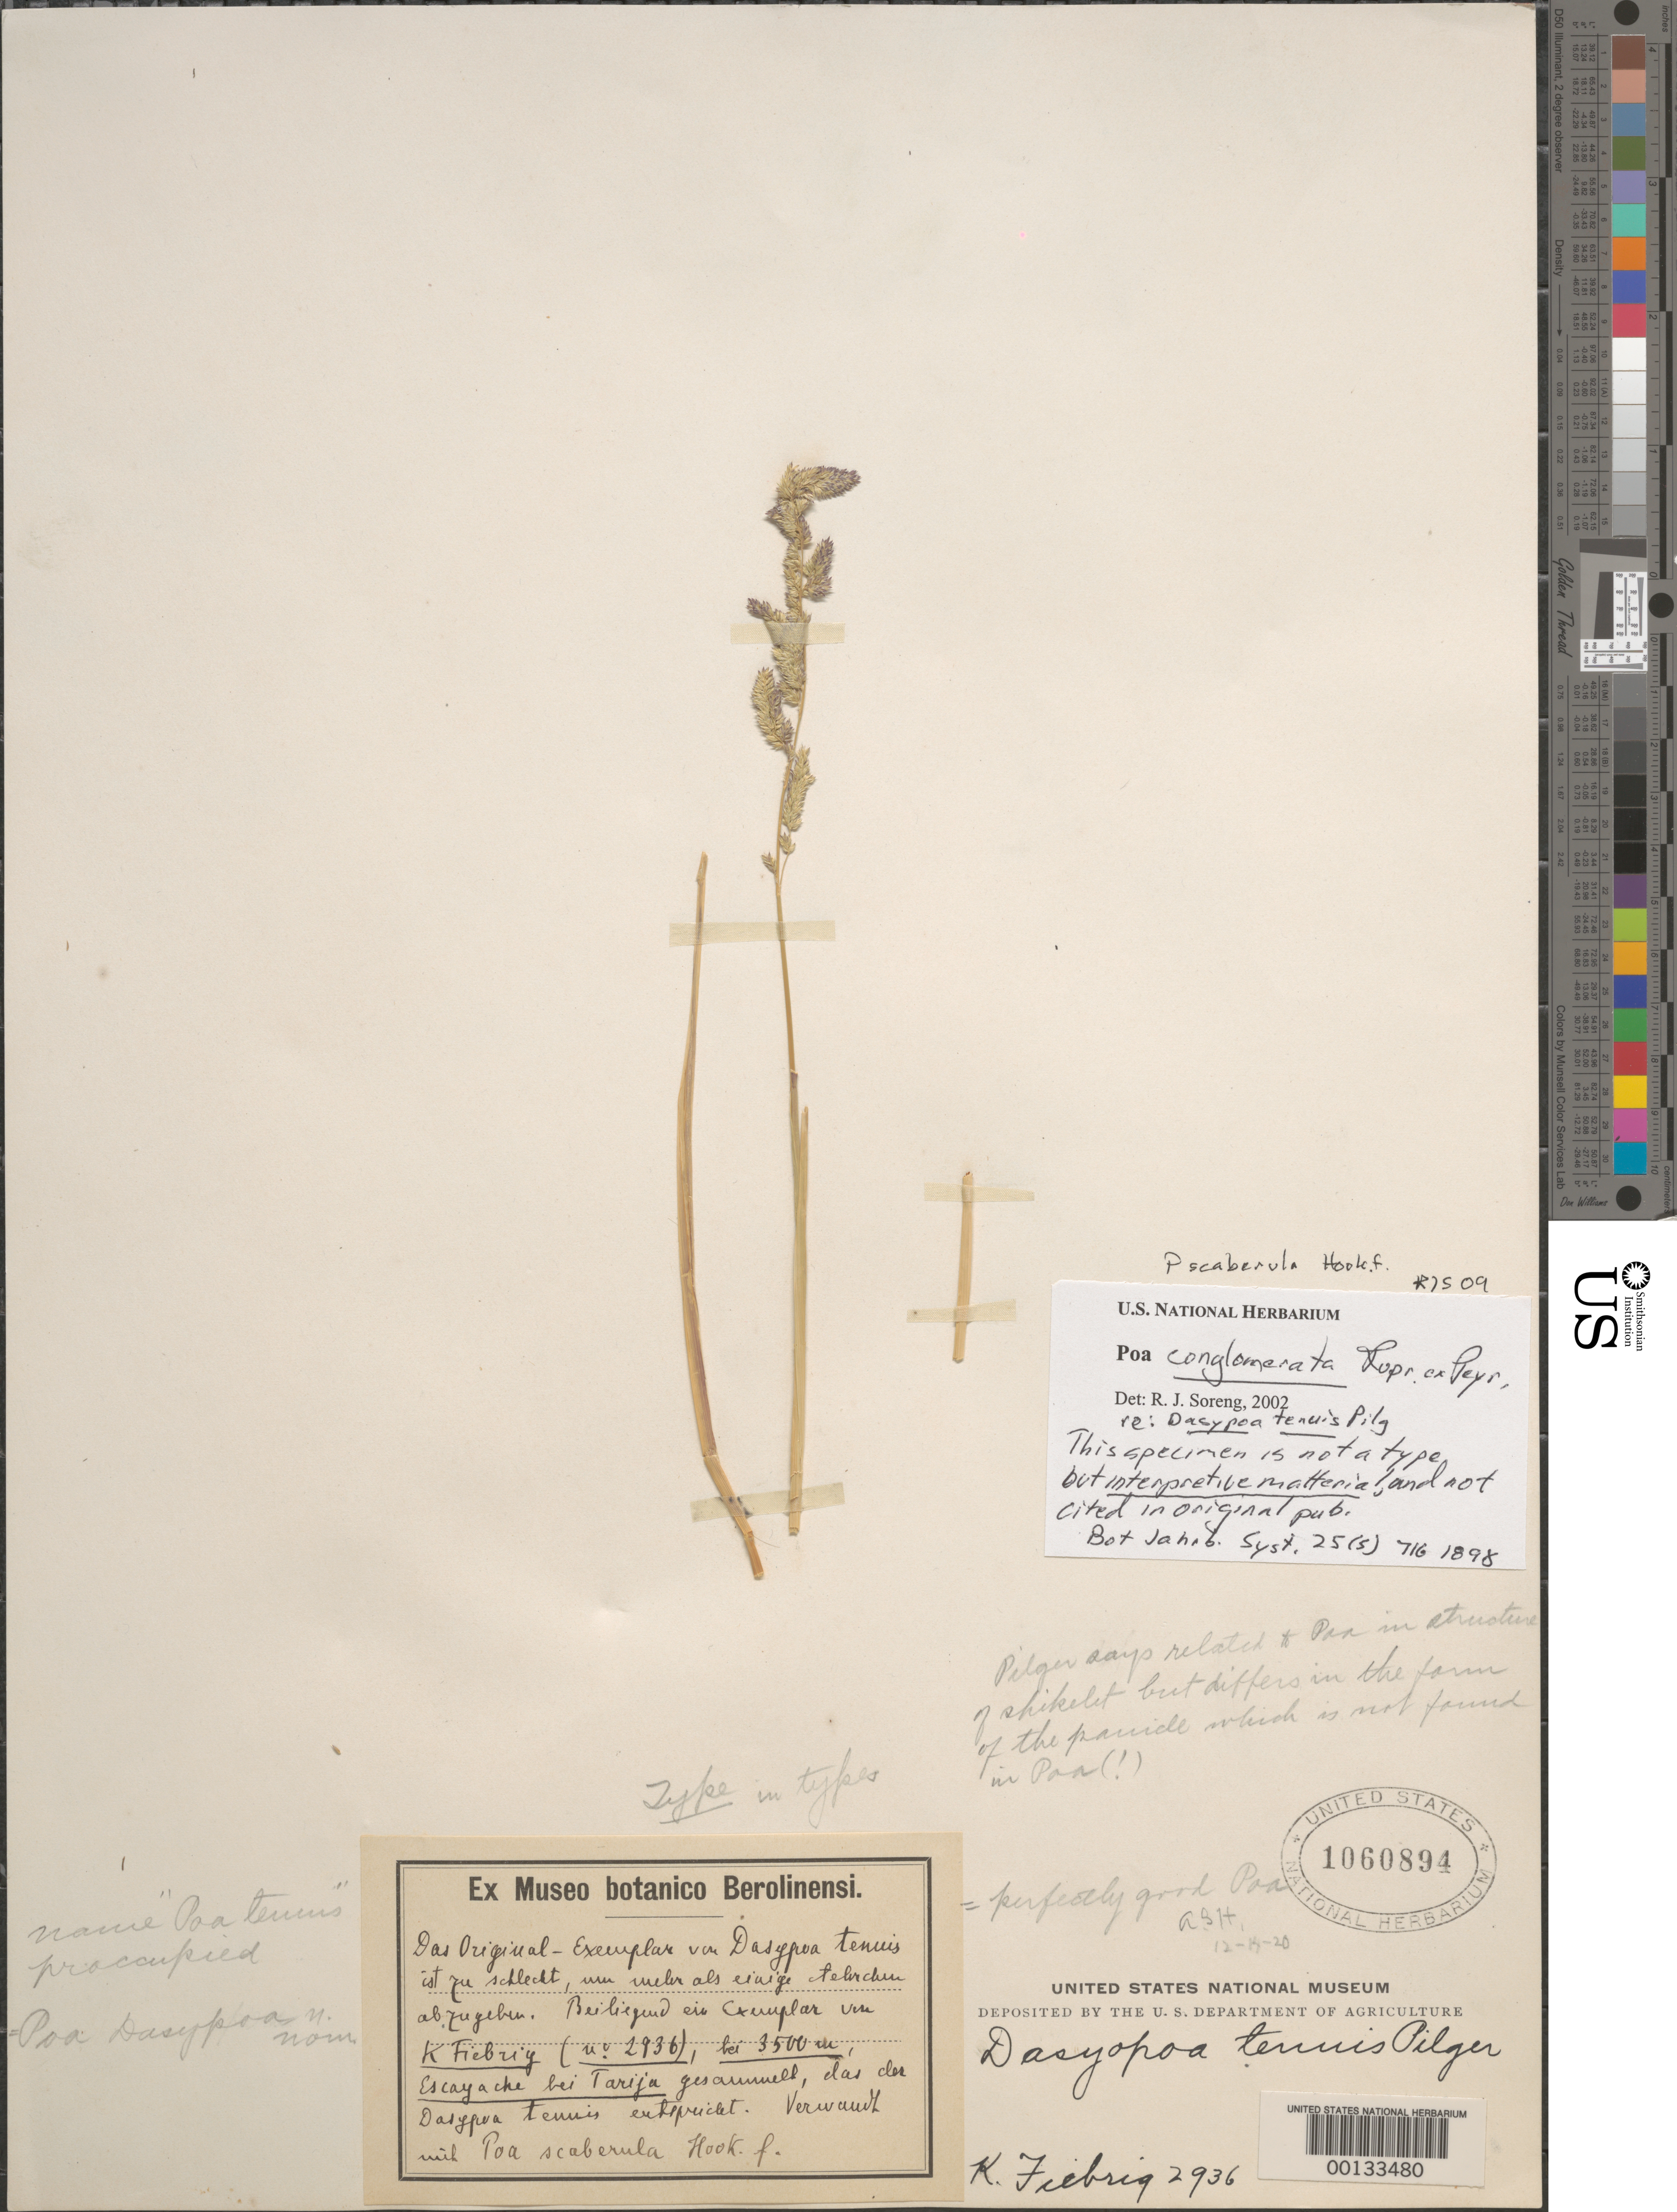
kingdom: Plantae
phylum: Tracheophyta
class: Liliopsida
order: Poales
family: Poaceae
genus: Dasypoa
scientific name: Dasypoa tenuis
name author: Pilg.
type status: Possible Type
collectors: K. Fiebrig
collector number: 2936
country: Peru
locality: Escayache bei Tarija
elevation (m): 3800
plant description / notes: This record was attached to Dasypoa tenuis as "isotype" but is dubiously a type of that name. Specimen not imaged and not found in type herbarium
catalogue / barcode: US 1060894